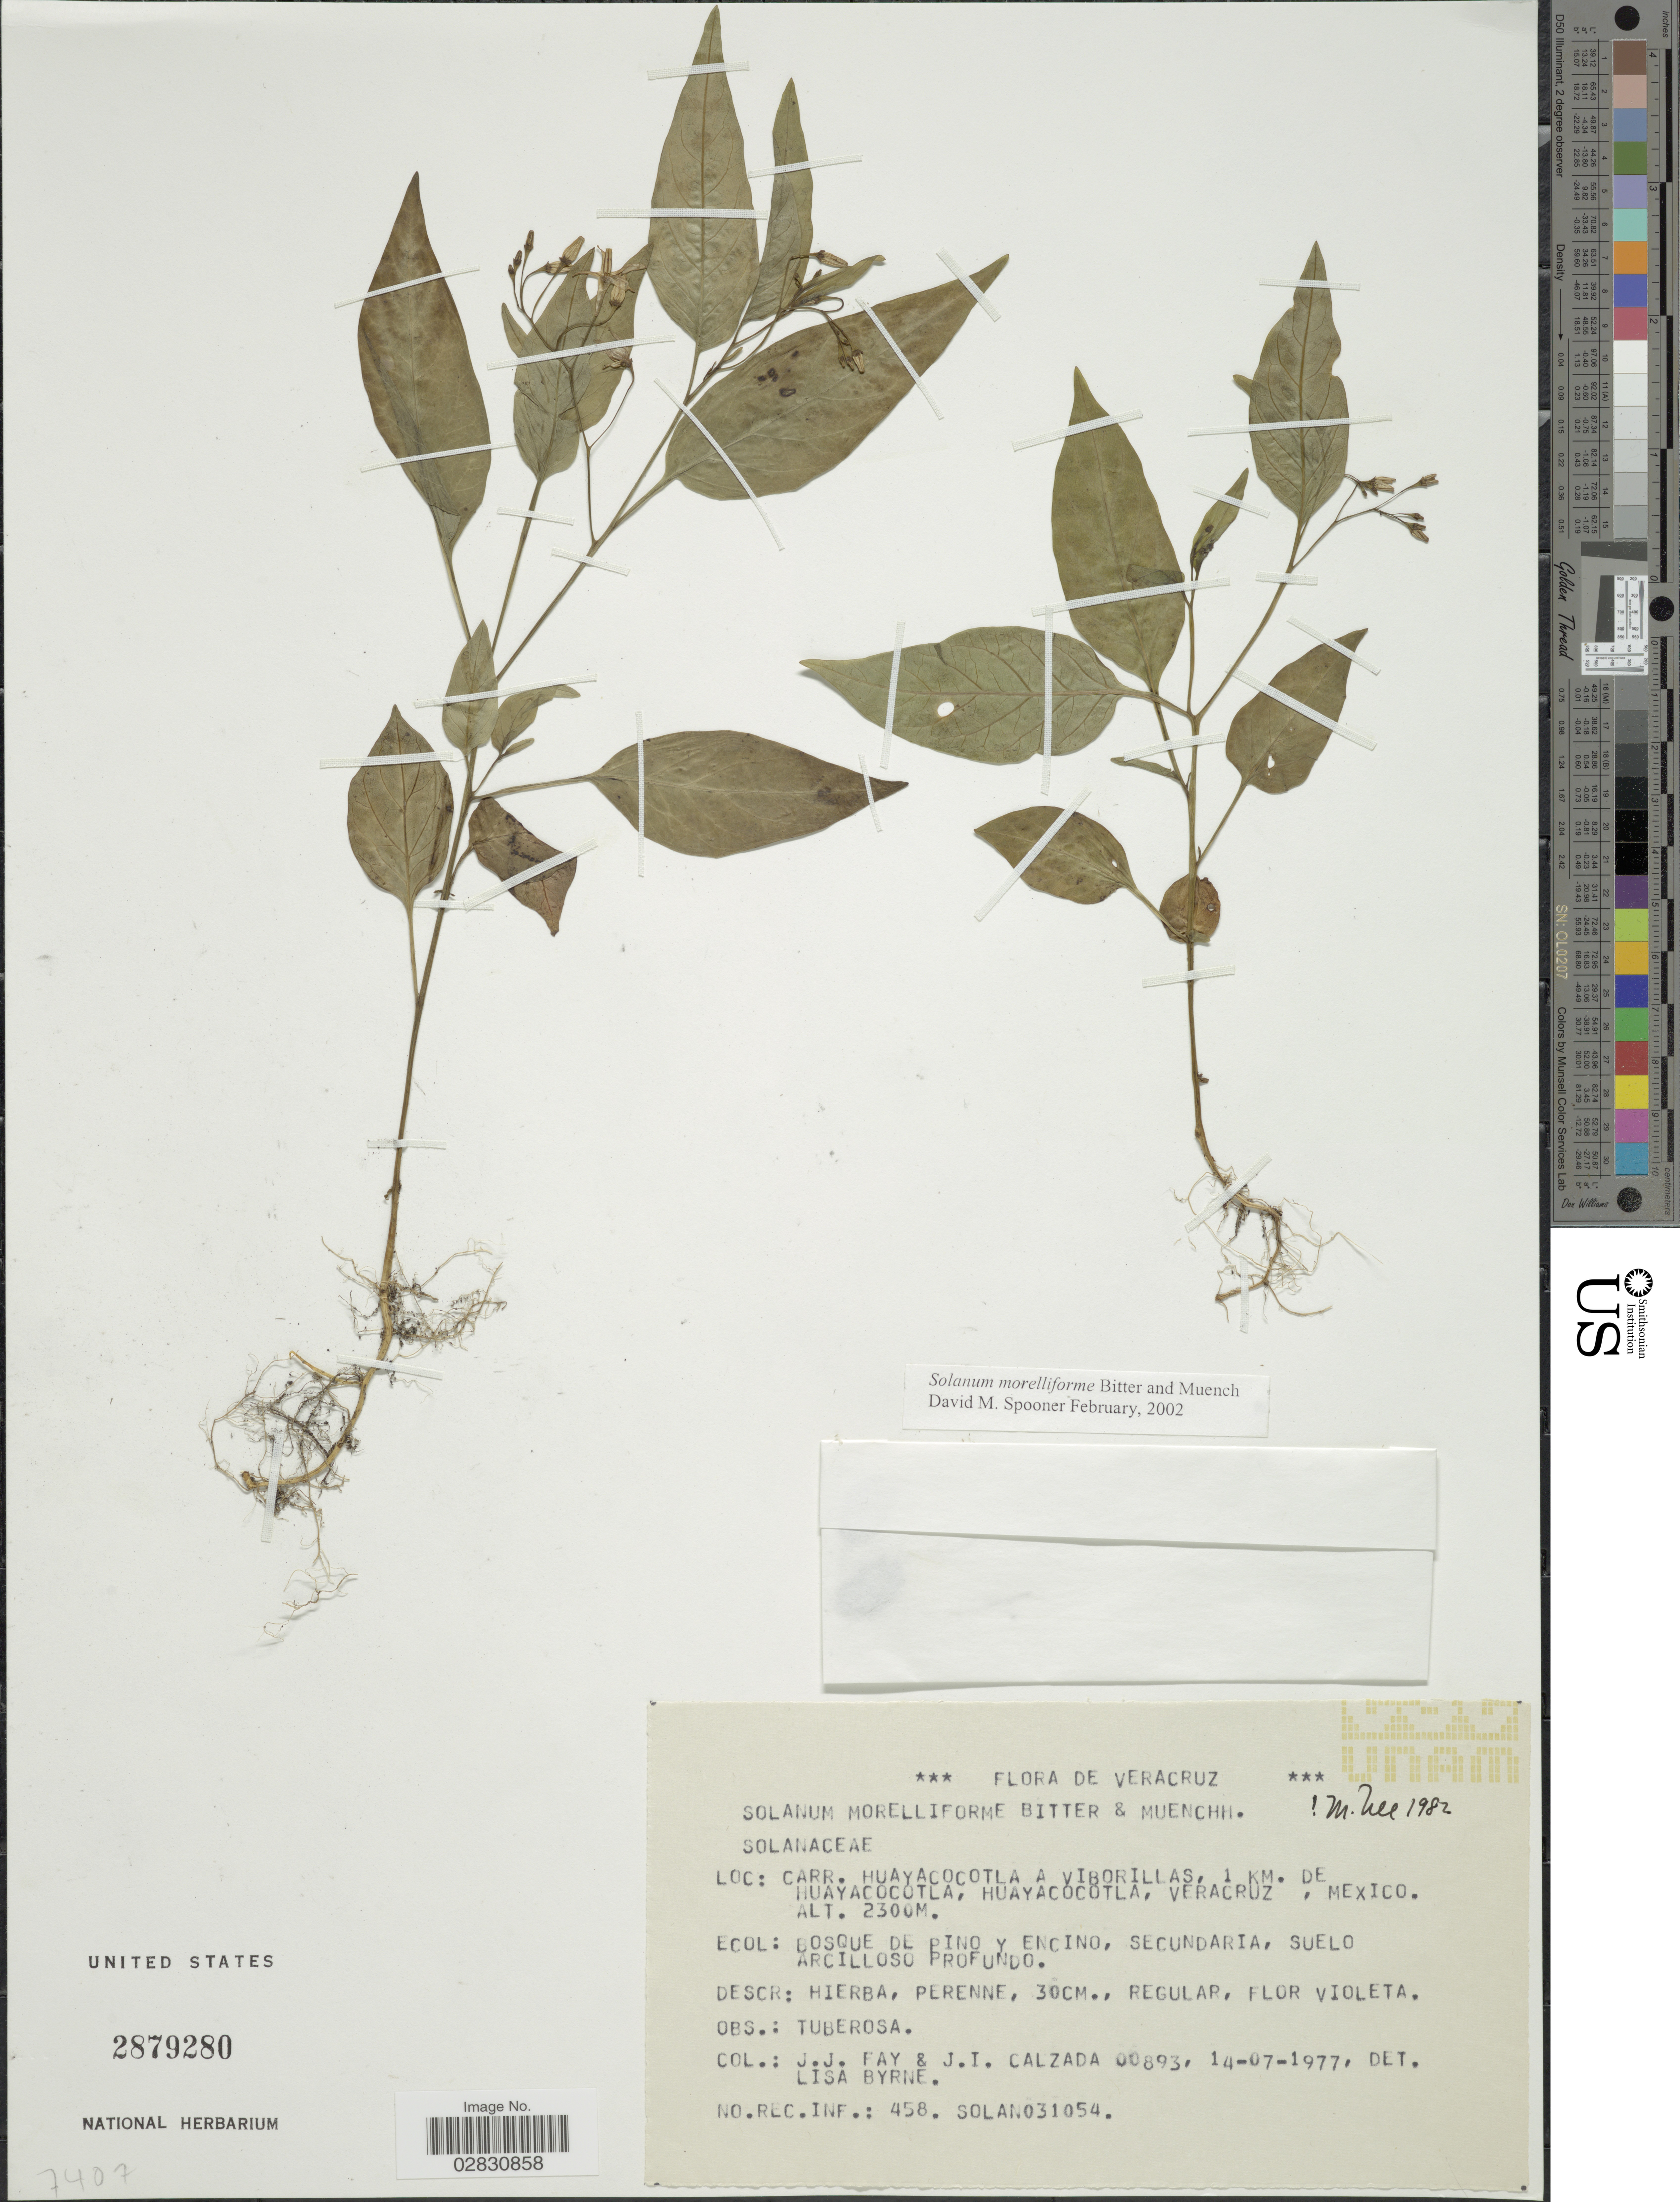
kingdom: Plantae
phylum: Tracheophyta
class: Magnoliopsida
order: Solanales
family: Solanaceae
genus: Solanum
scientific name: Solanum morelliforme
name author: Bitter & Munch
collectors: J. Fay & J. I. Calzada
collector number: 00893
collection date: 1977-07-14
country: Mexico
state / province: Veracruz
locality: Veracruz, Carr. Huayacocotla a viborillas, 1 km. de Huayacocotla, Huayacocotla, Mexico.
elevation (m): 2300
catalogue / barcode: US 2879280